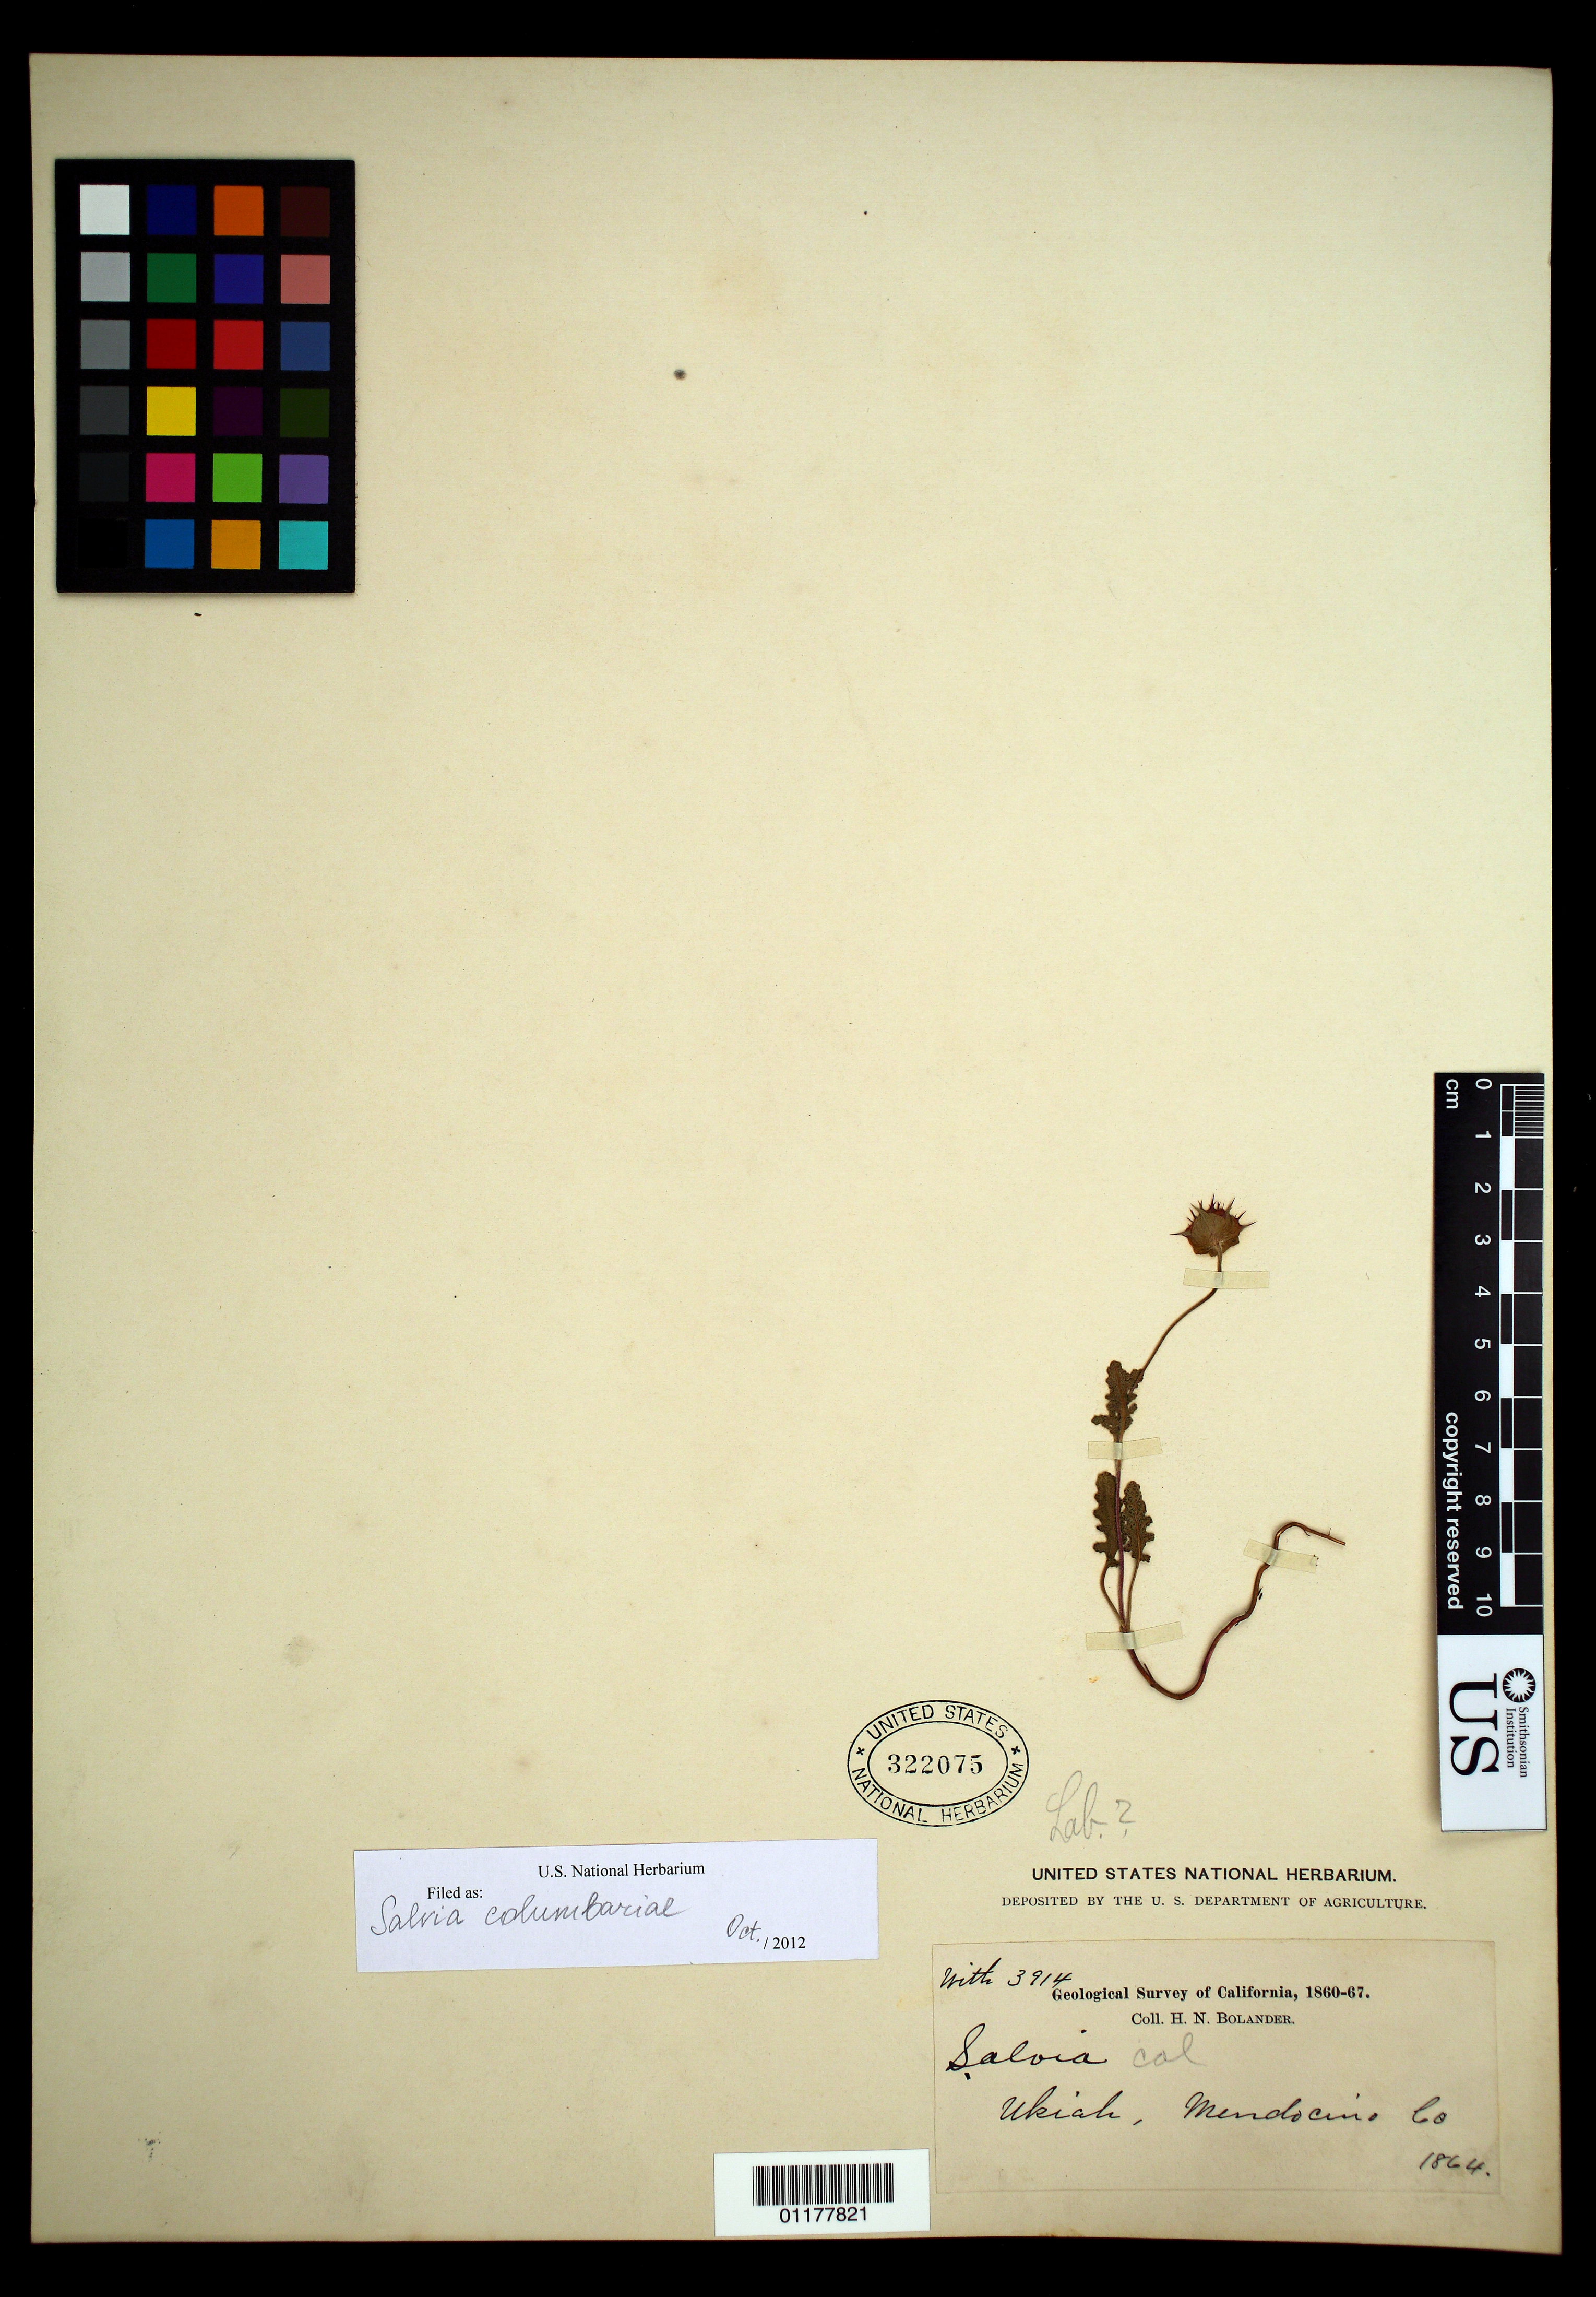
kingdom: Plantae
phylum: Tracheophyta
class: Magnoliopsida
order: Lamiales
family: Lamiaceae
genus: Salvia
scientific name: Salvia columbariae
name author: Benth.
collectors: W. H. Brewer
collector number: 381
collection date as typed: Apr 1861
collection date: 1861-04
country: United States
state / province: California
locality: Das Pueblas, near Gaviote Pass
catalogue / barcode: US 322469